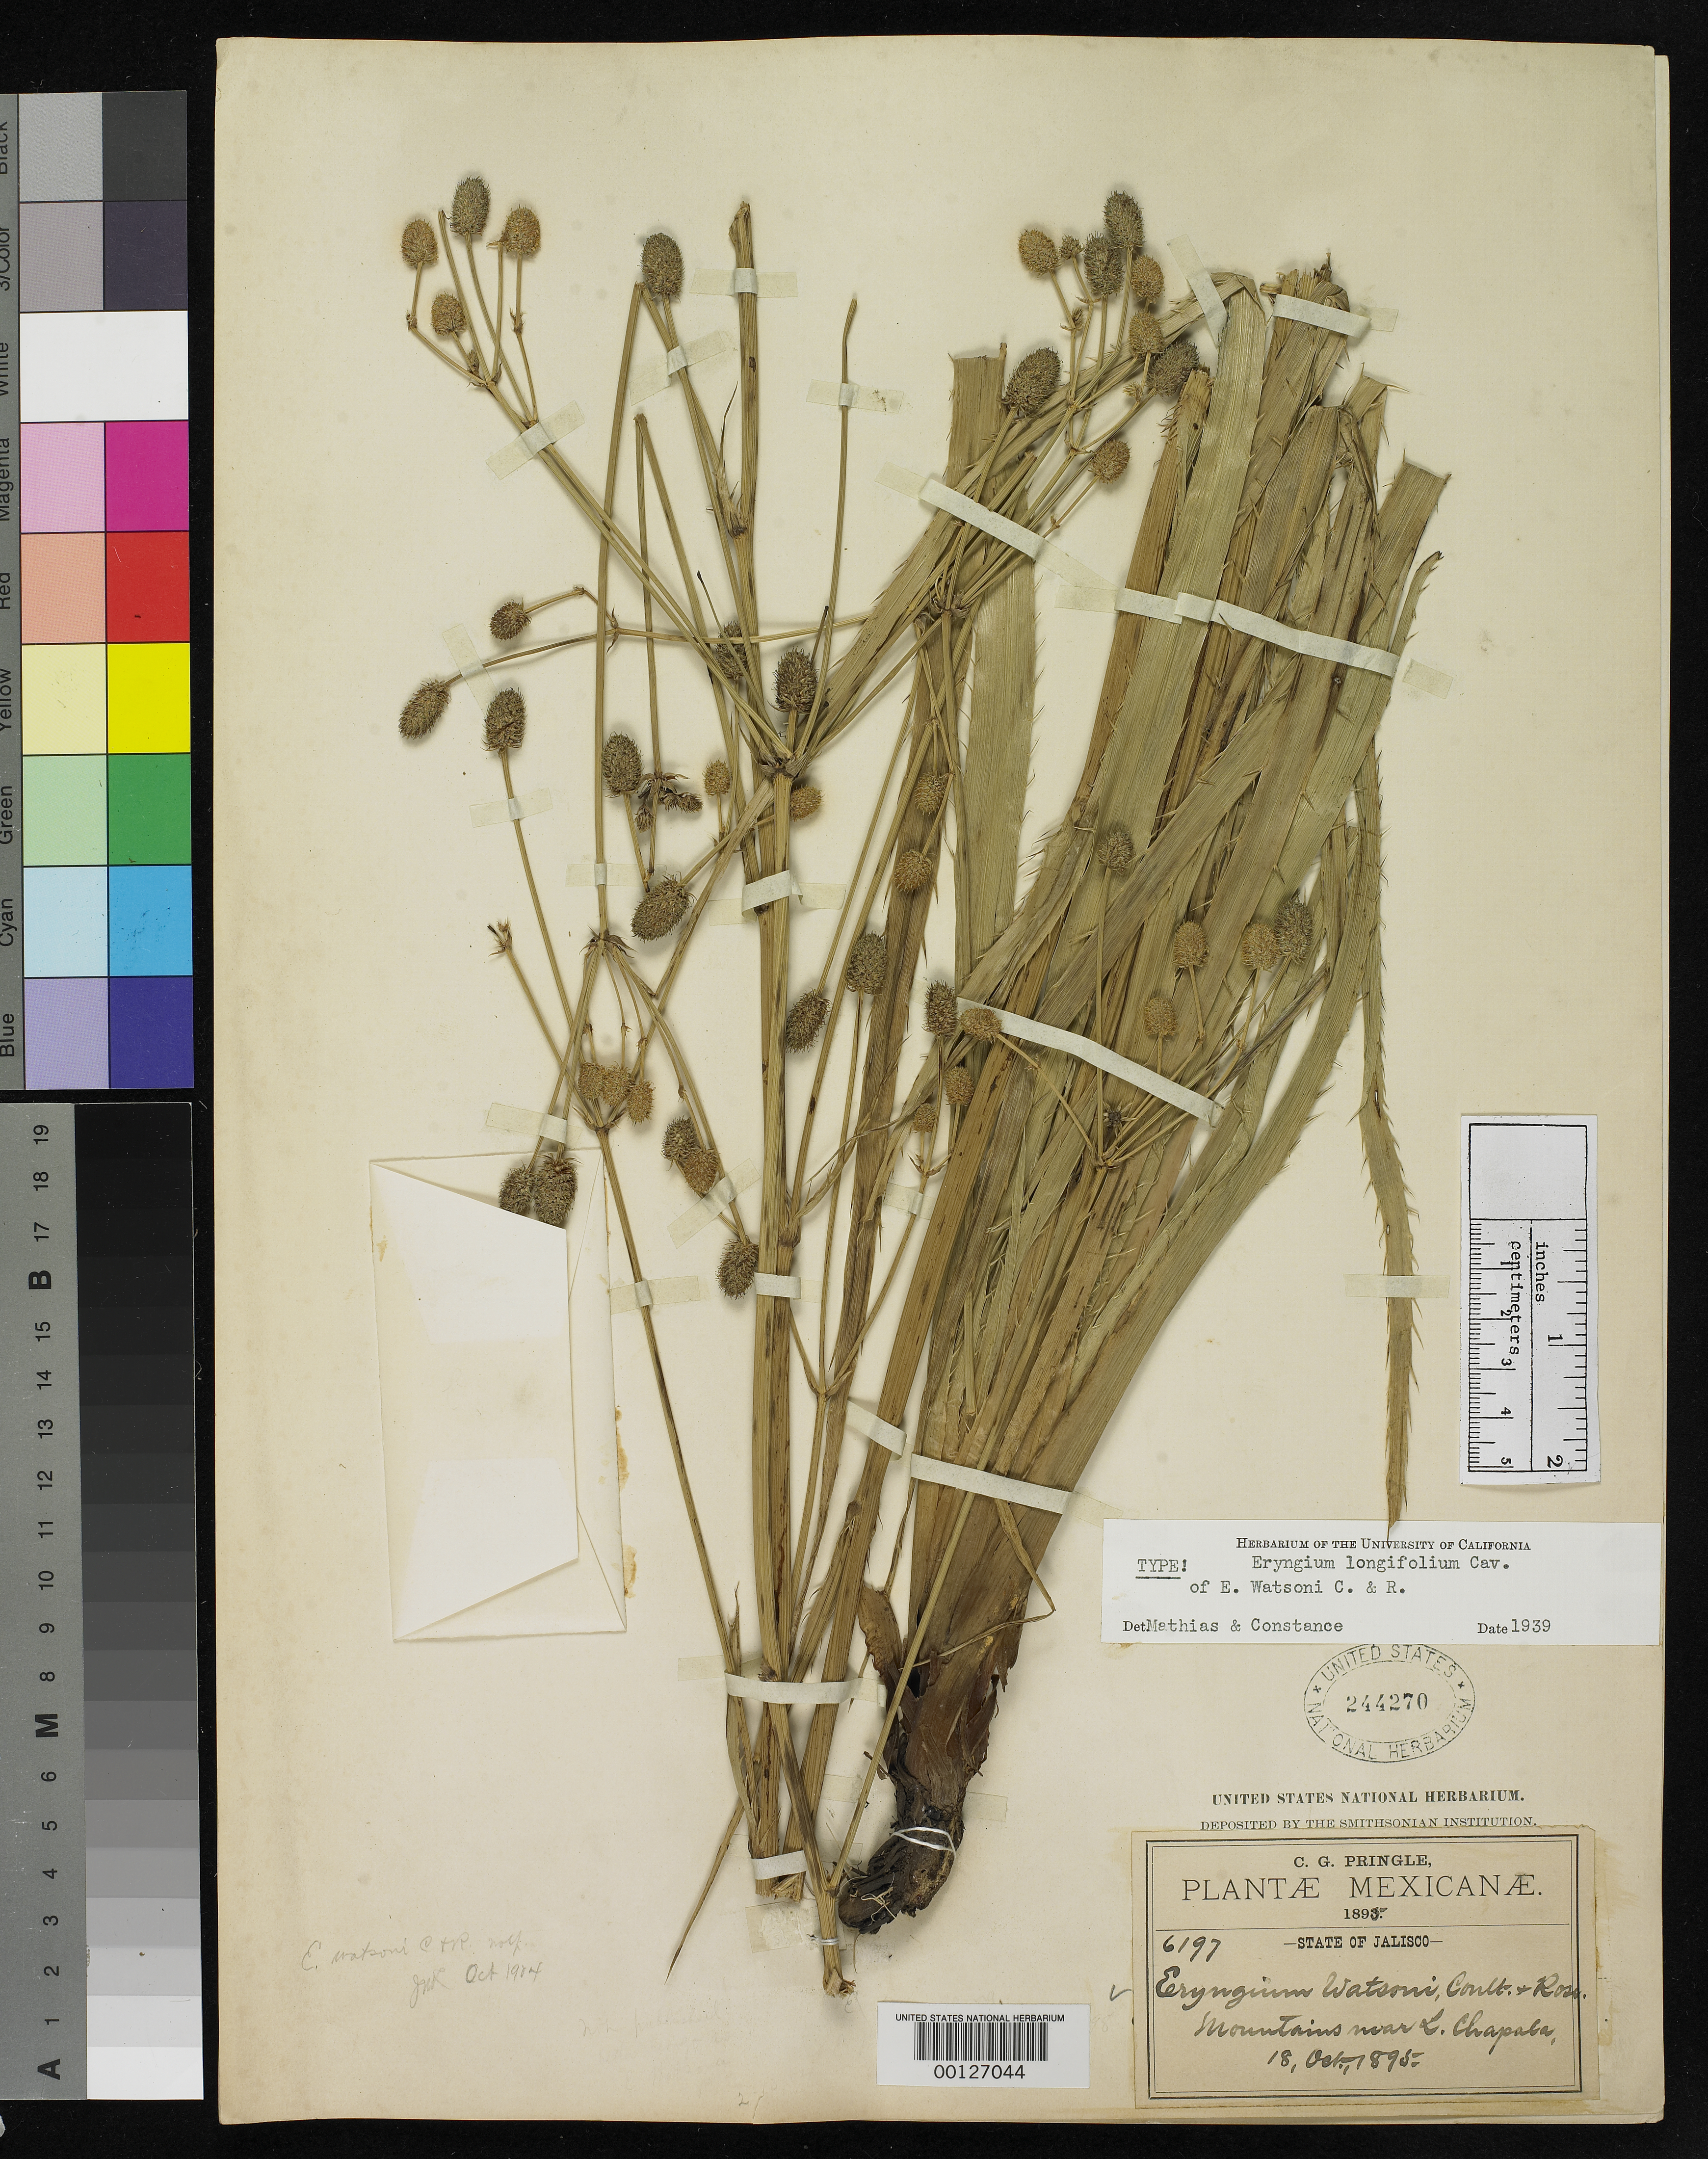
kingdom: Plantae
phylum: Tracheophyta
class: Magnoliopsida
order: Apiales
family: Apiaceae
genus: Eryngium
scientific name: Eryngium watsonii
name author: J.M. Coult. & Rose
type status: Holotype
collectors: C. G. Pringle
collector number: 6197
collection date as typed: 18 Oct 1895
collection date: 1895-10-18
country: Mexico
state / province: Jalisco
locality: Near Lake Chapala Mountains.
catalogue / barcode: US 244270